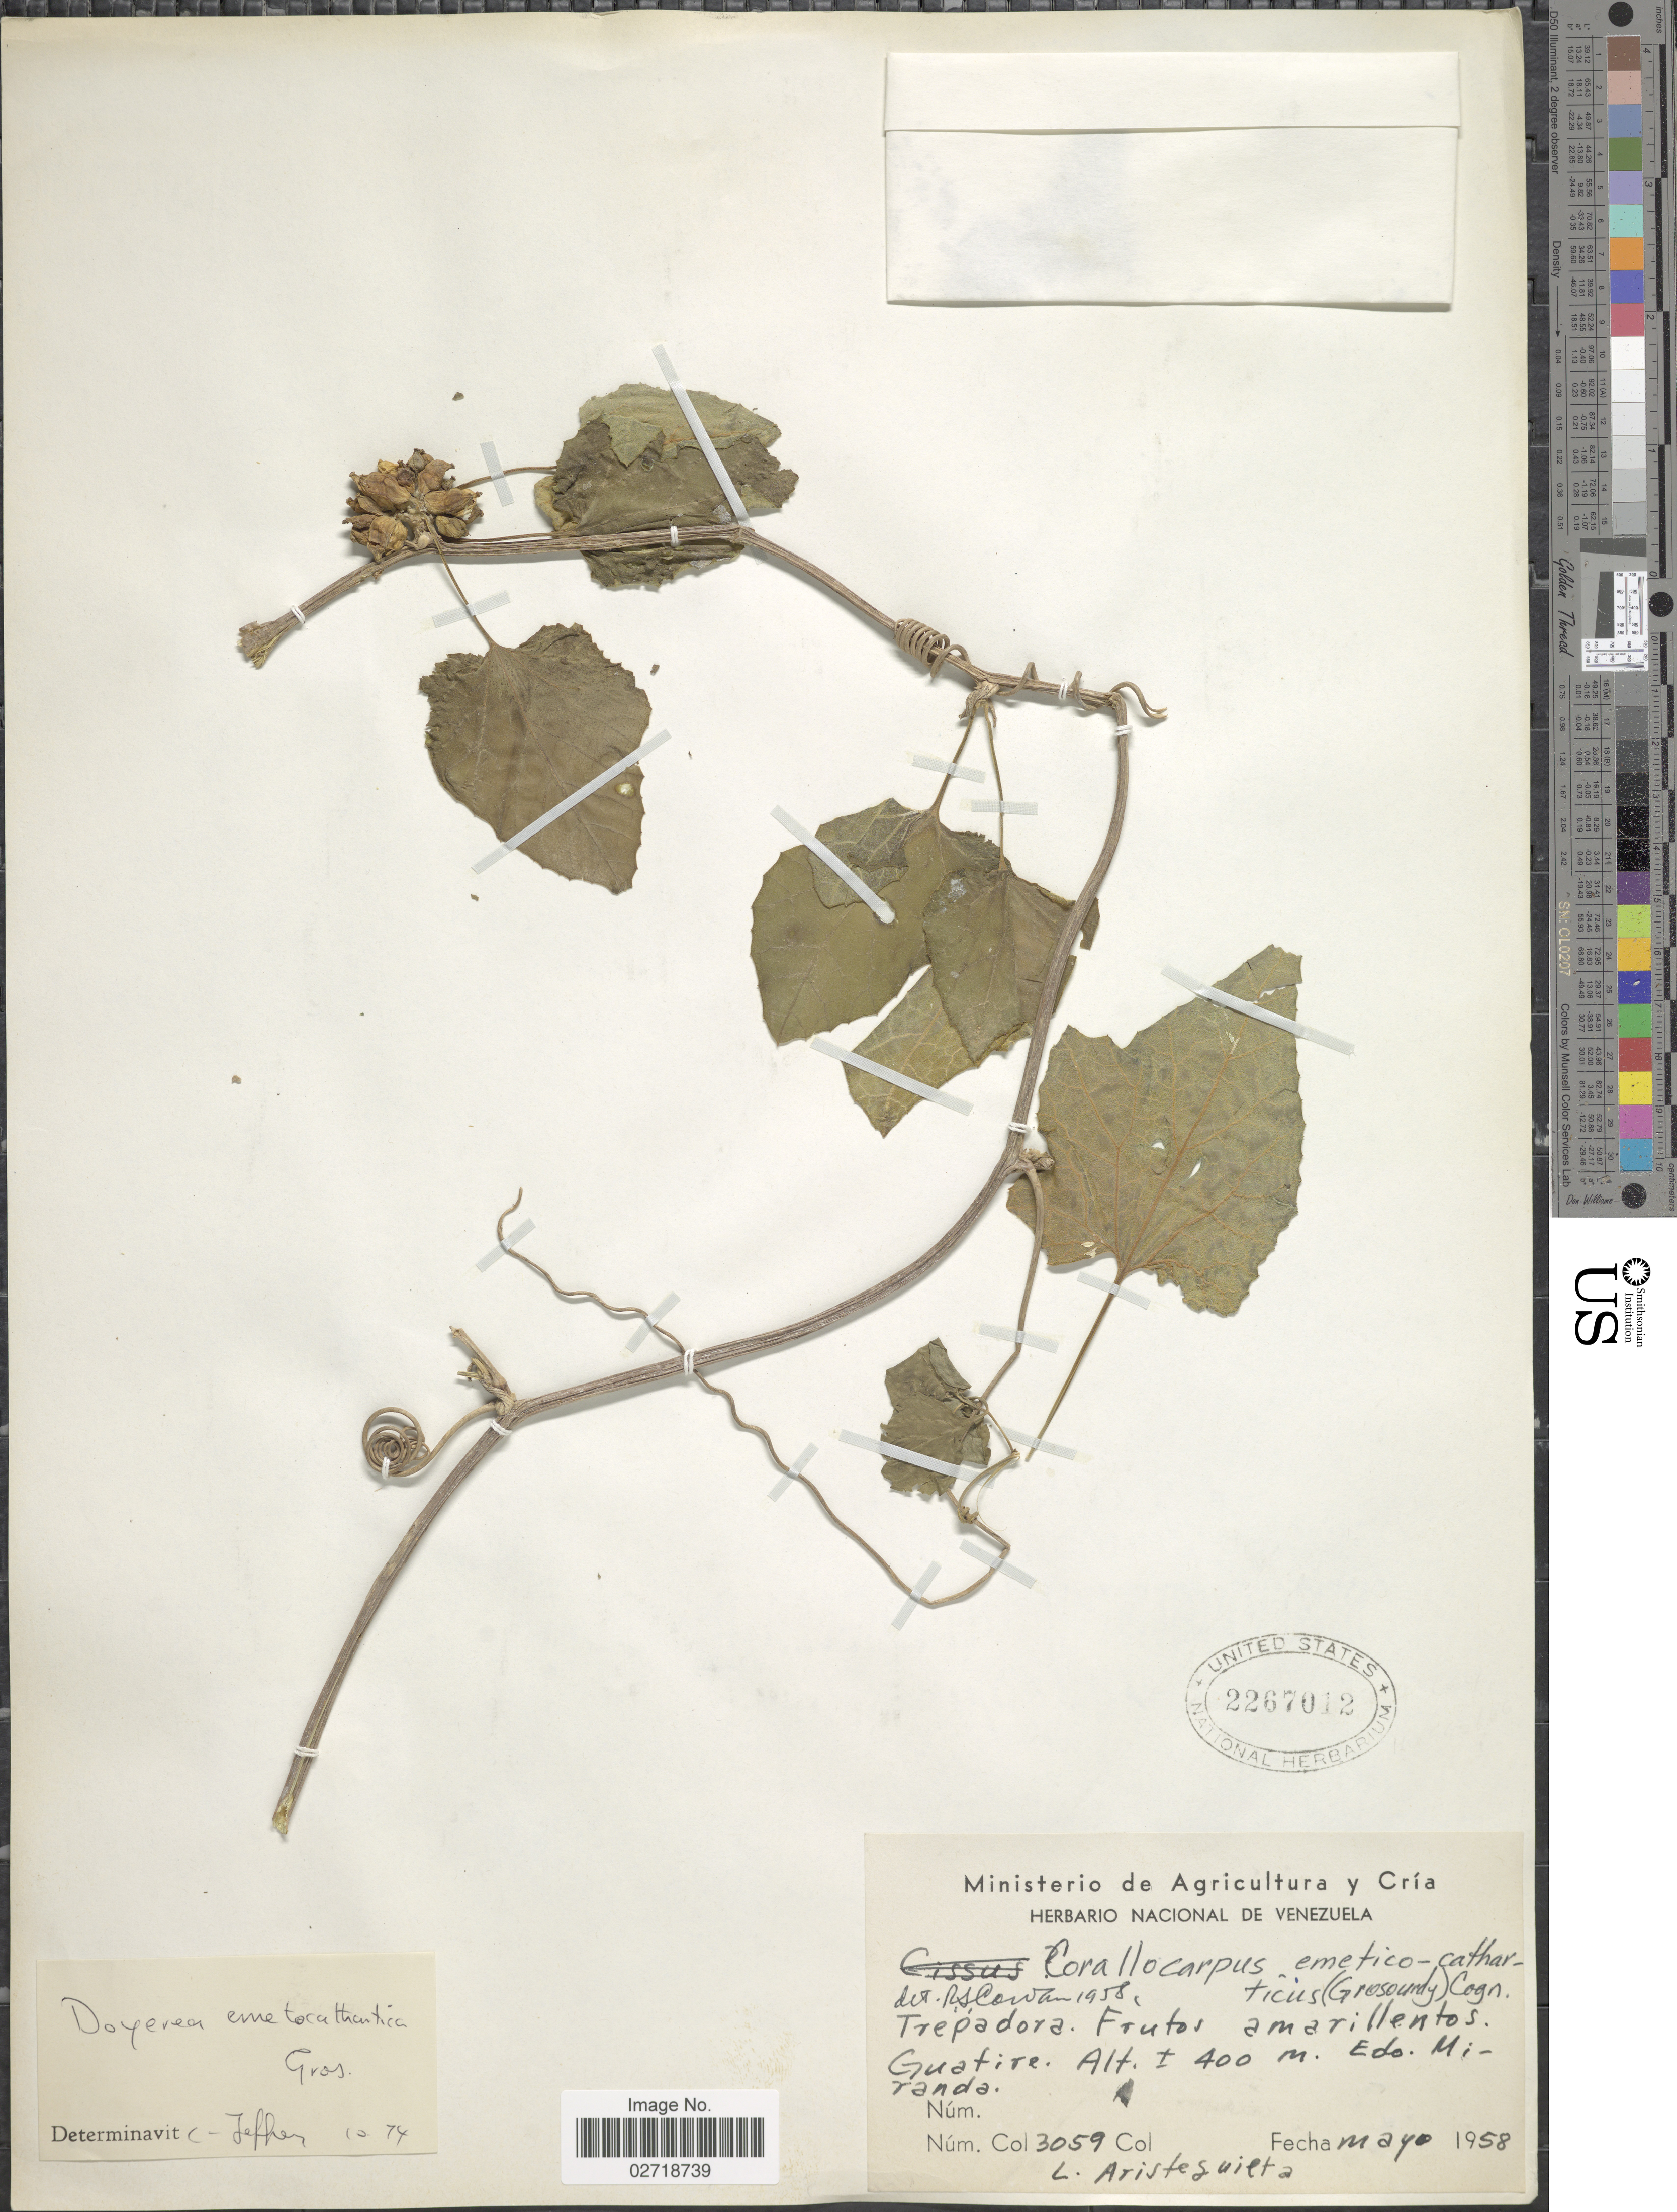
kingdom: Plantae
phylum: Tracheophyta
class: Magnoliopsida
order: Cucurbitales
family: Cucurbitaceae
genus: Doyerea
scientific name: Doyerea emetocathartica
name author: Grousordy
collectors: L. Aristeguieta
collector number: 3059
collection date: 1958-05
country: Venezuela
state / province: Miranda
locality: Guatire. Trepadora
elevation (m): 400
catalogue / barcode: US 2267012